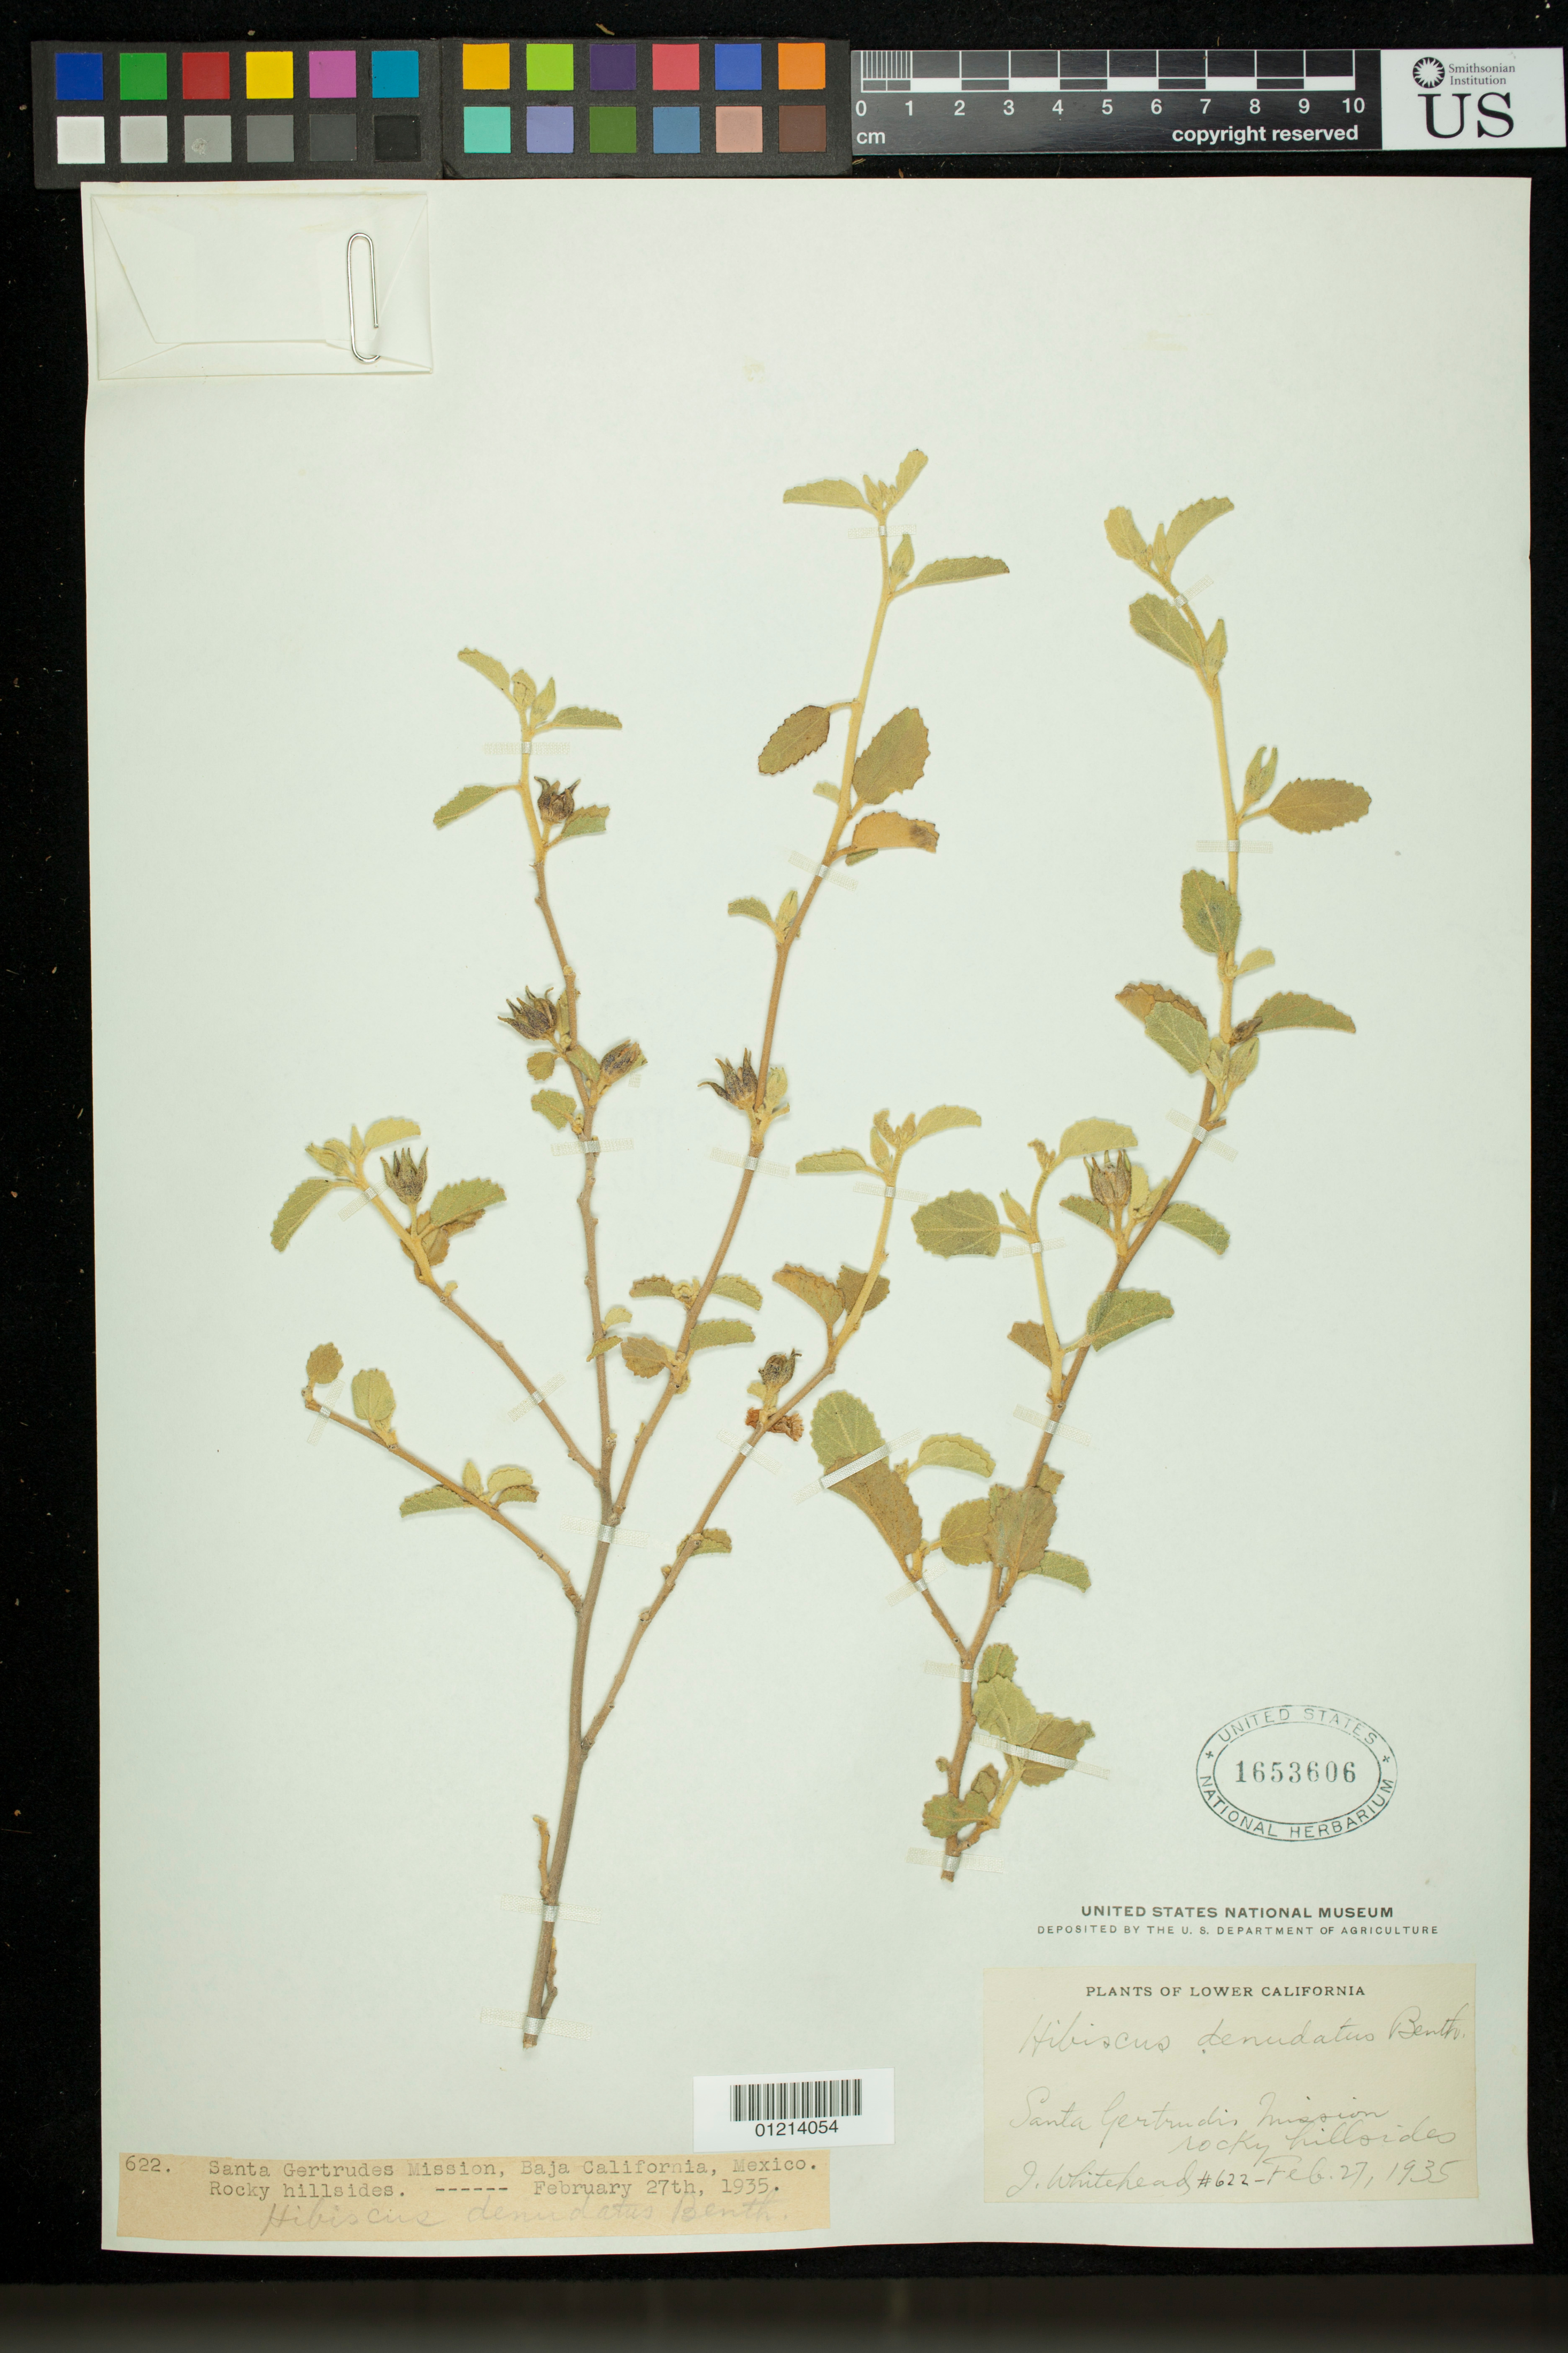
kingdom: Plantae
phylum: Tracheophyta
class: Magnoliopsida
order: Malvales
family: Malvaceae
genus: Hibiscus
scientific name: Hibiscus denudatus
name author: Benth.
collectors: J. Whitehead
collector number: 622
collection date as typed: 27 Feb 1935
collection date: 1935-02-27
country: Mexico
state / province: Baja California Norte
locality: Santa Gertrudes Mission, Baja California, Mexico. Rocky hillsides.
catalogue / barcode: US 1653606